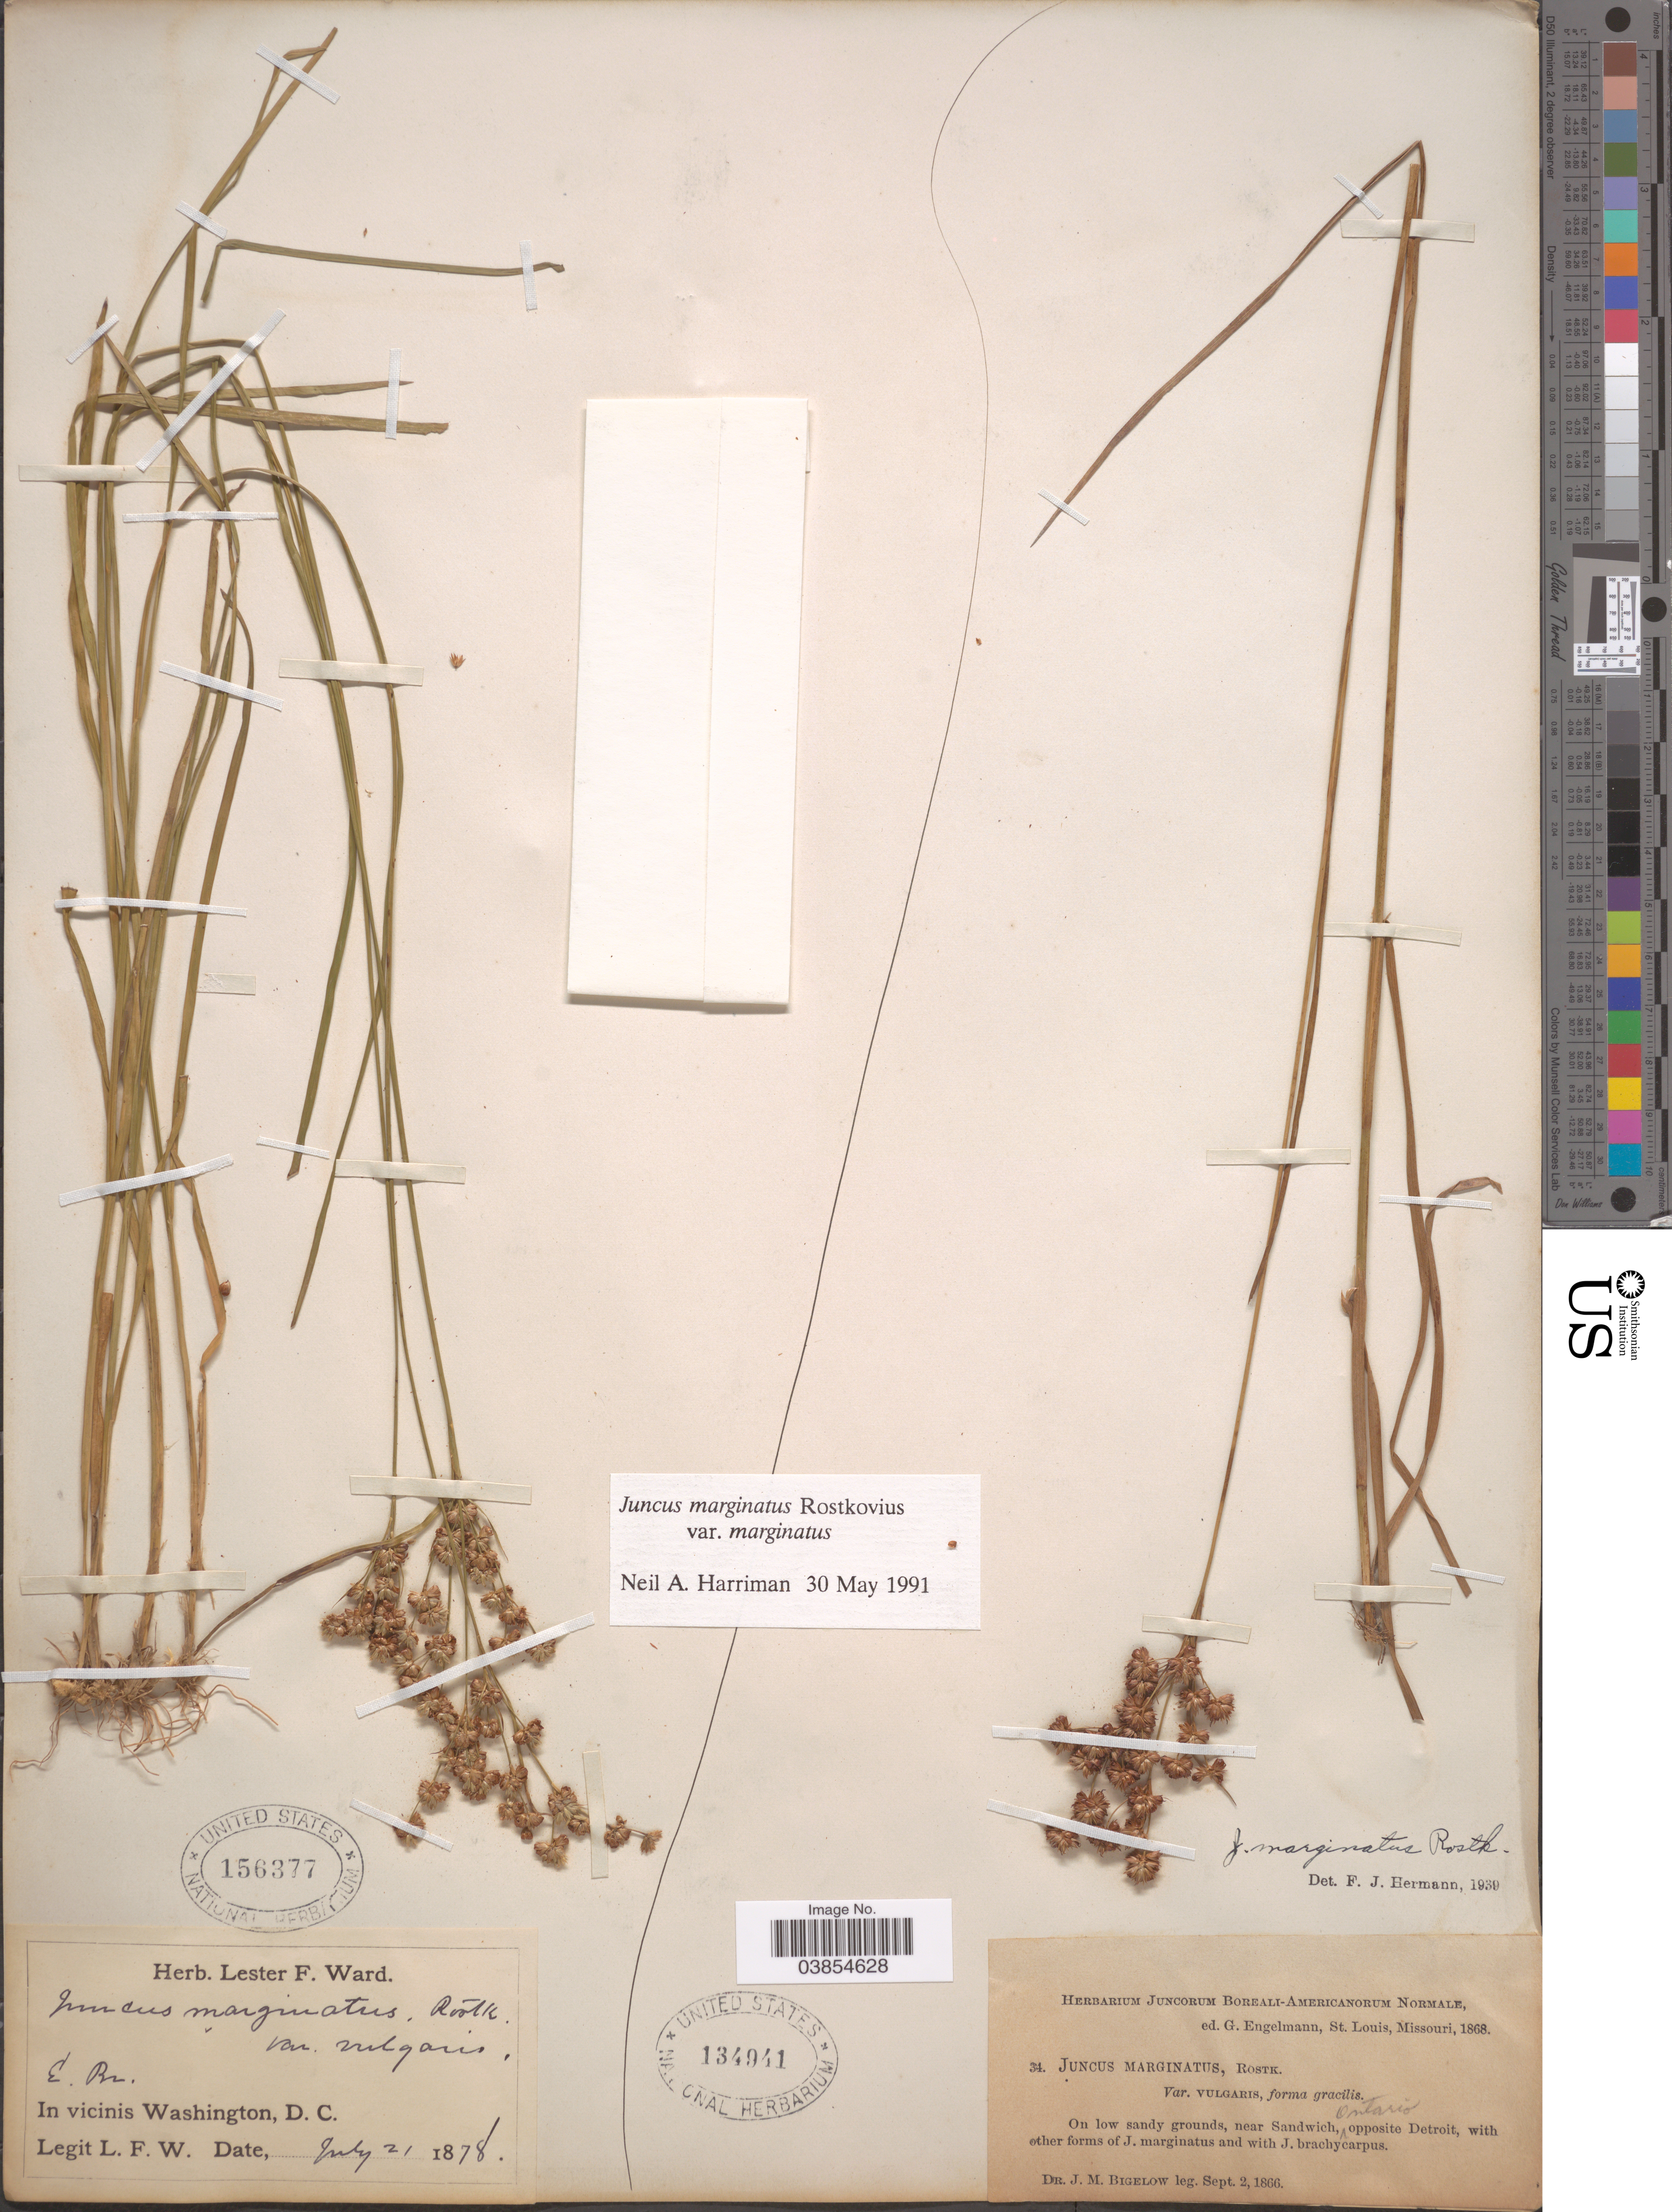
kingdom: Plantae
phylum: Tracheophyta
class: Liliopsida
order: Poales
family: Juncaceae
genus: Juncus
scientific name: Juncus marginatus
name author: Rostk.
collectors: L. F. Ward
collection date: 1878-07-21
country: United States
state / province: District of Columbia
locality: In vicinis Washington, D.C.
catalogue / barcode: US 156377-2